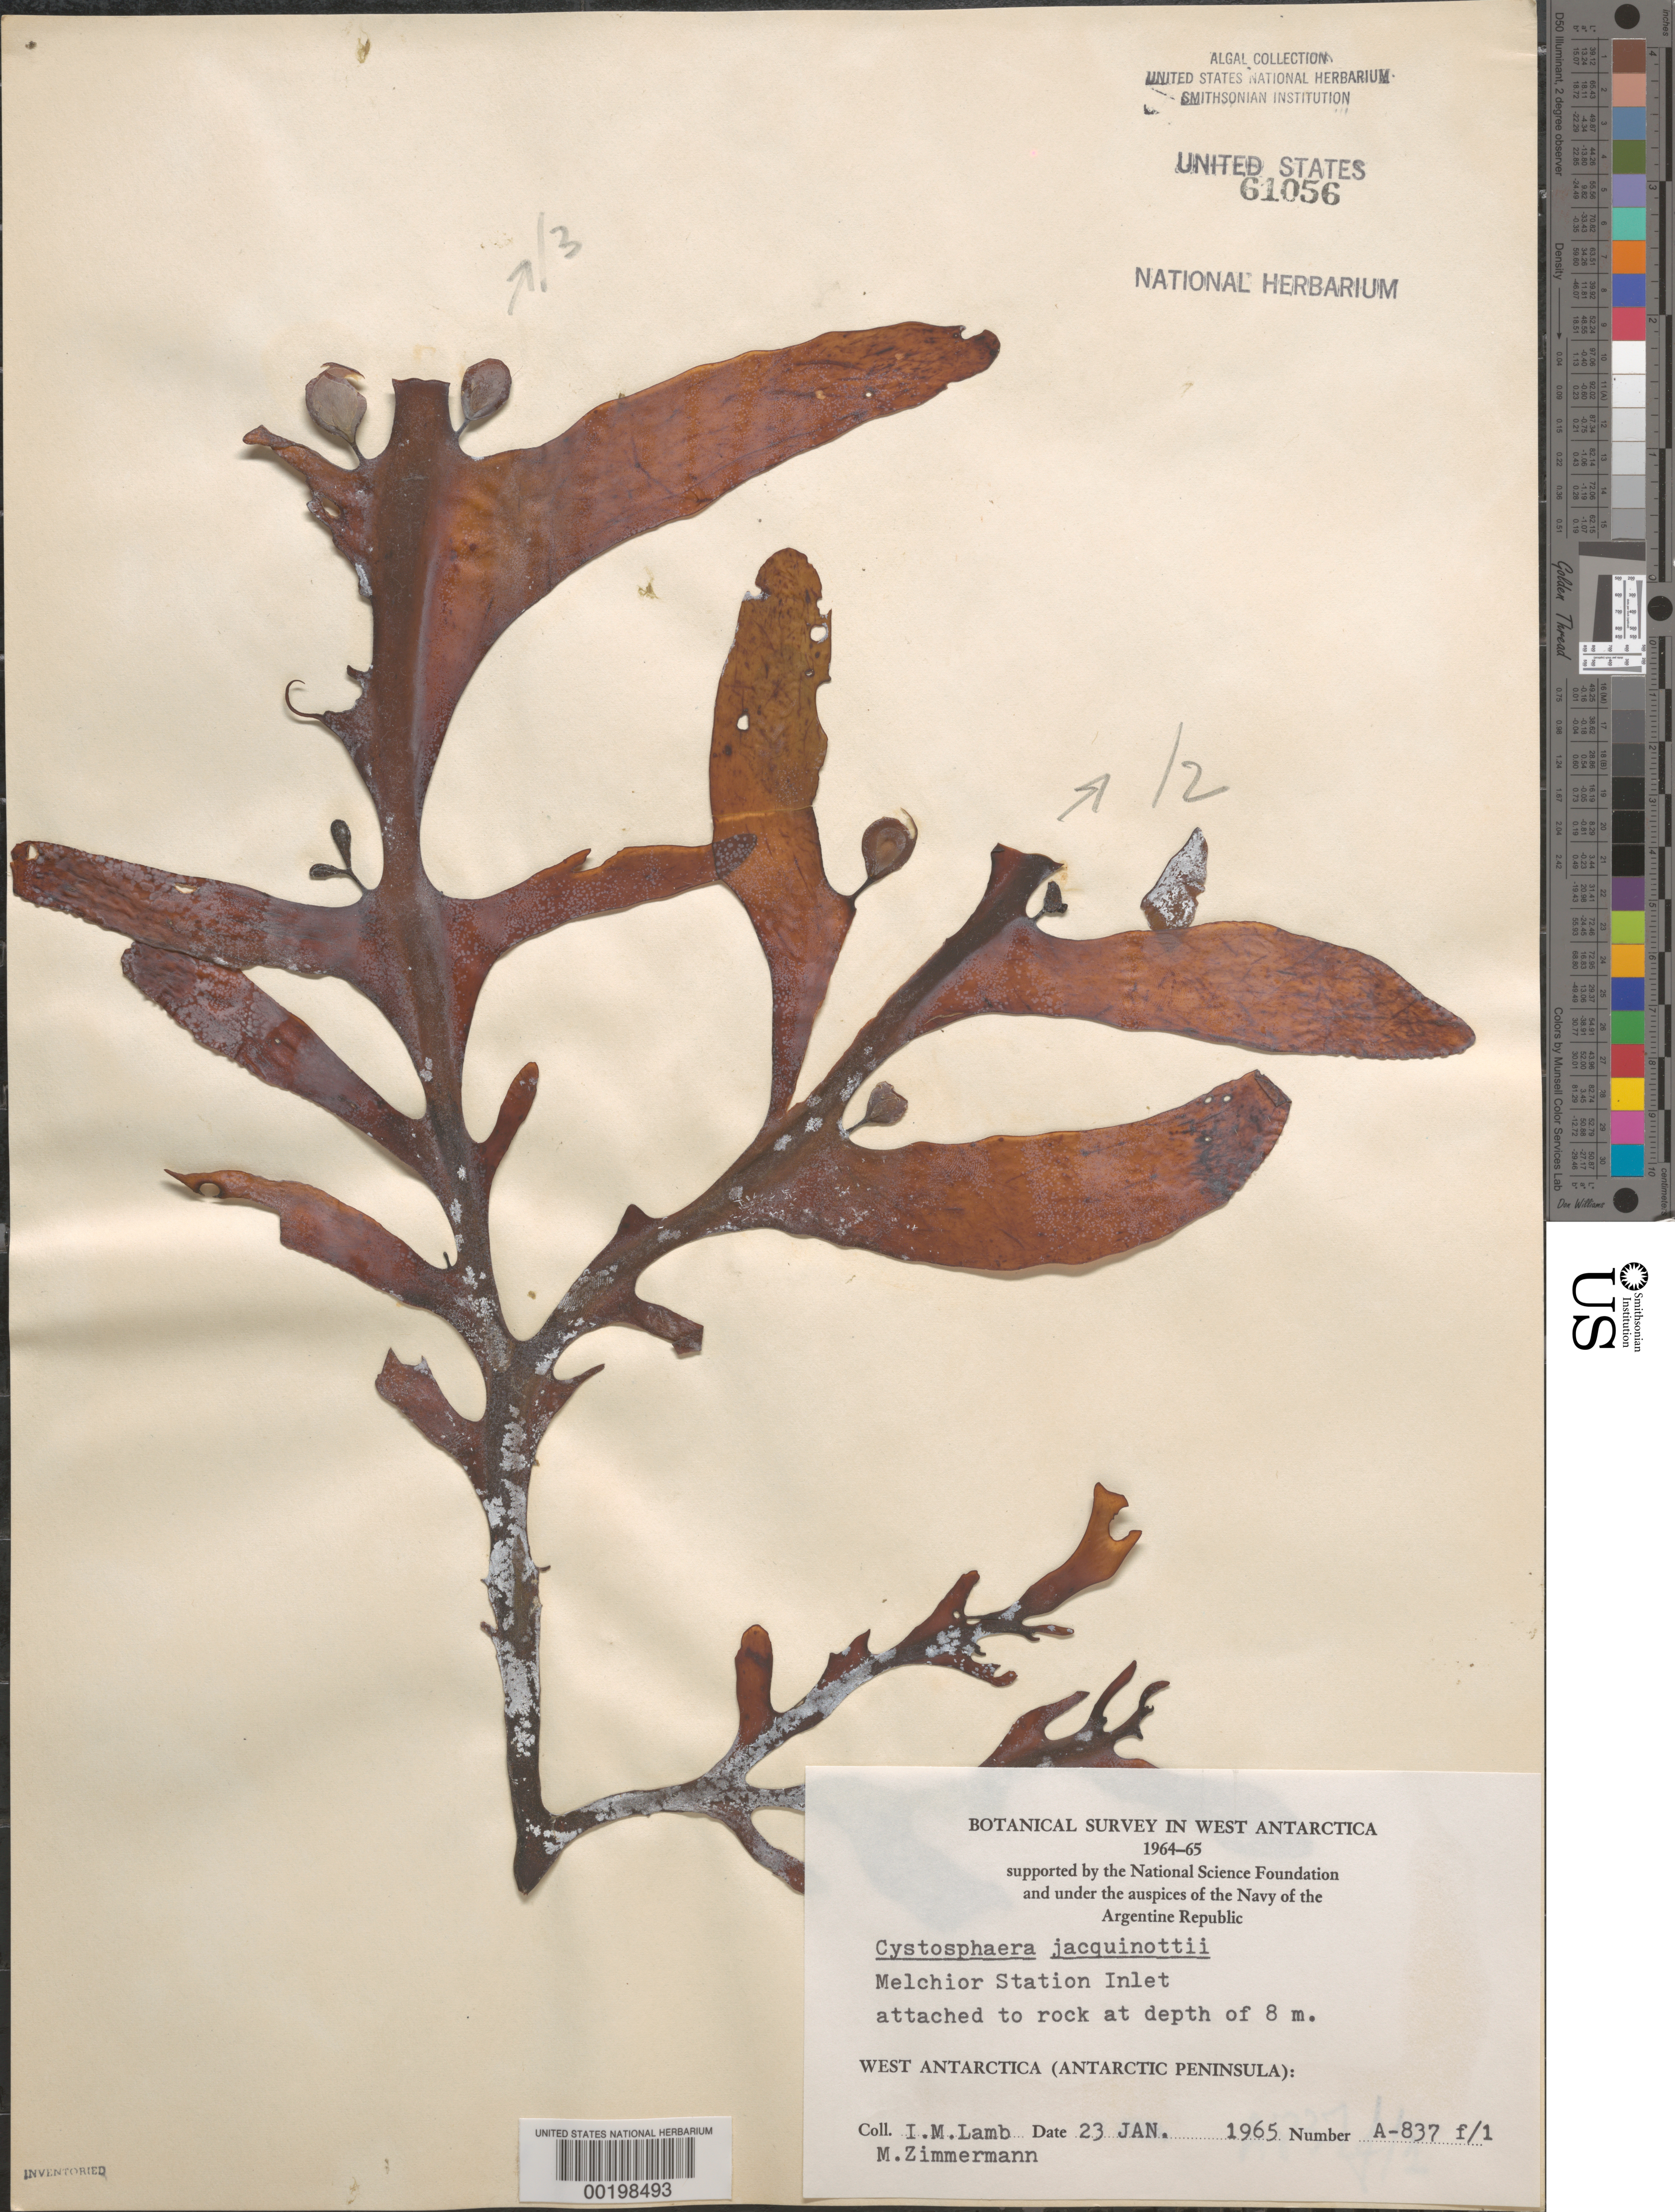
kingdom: Chromista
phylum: Ochrophyta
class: Phaeophyceae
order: Fucales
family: Seirococcaceae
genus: Cystosphaera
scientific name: Cystosphaera jacquinotii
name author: (Montagne) Skottsberg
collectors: I. M. Lamb & M. Zimmermann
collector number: A-837f-1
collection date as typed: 23 Jan 1965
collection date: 1965-01-23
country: Antarctica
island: Gamma Island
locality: Melchior Station Inlet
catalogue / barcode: US 61056